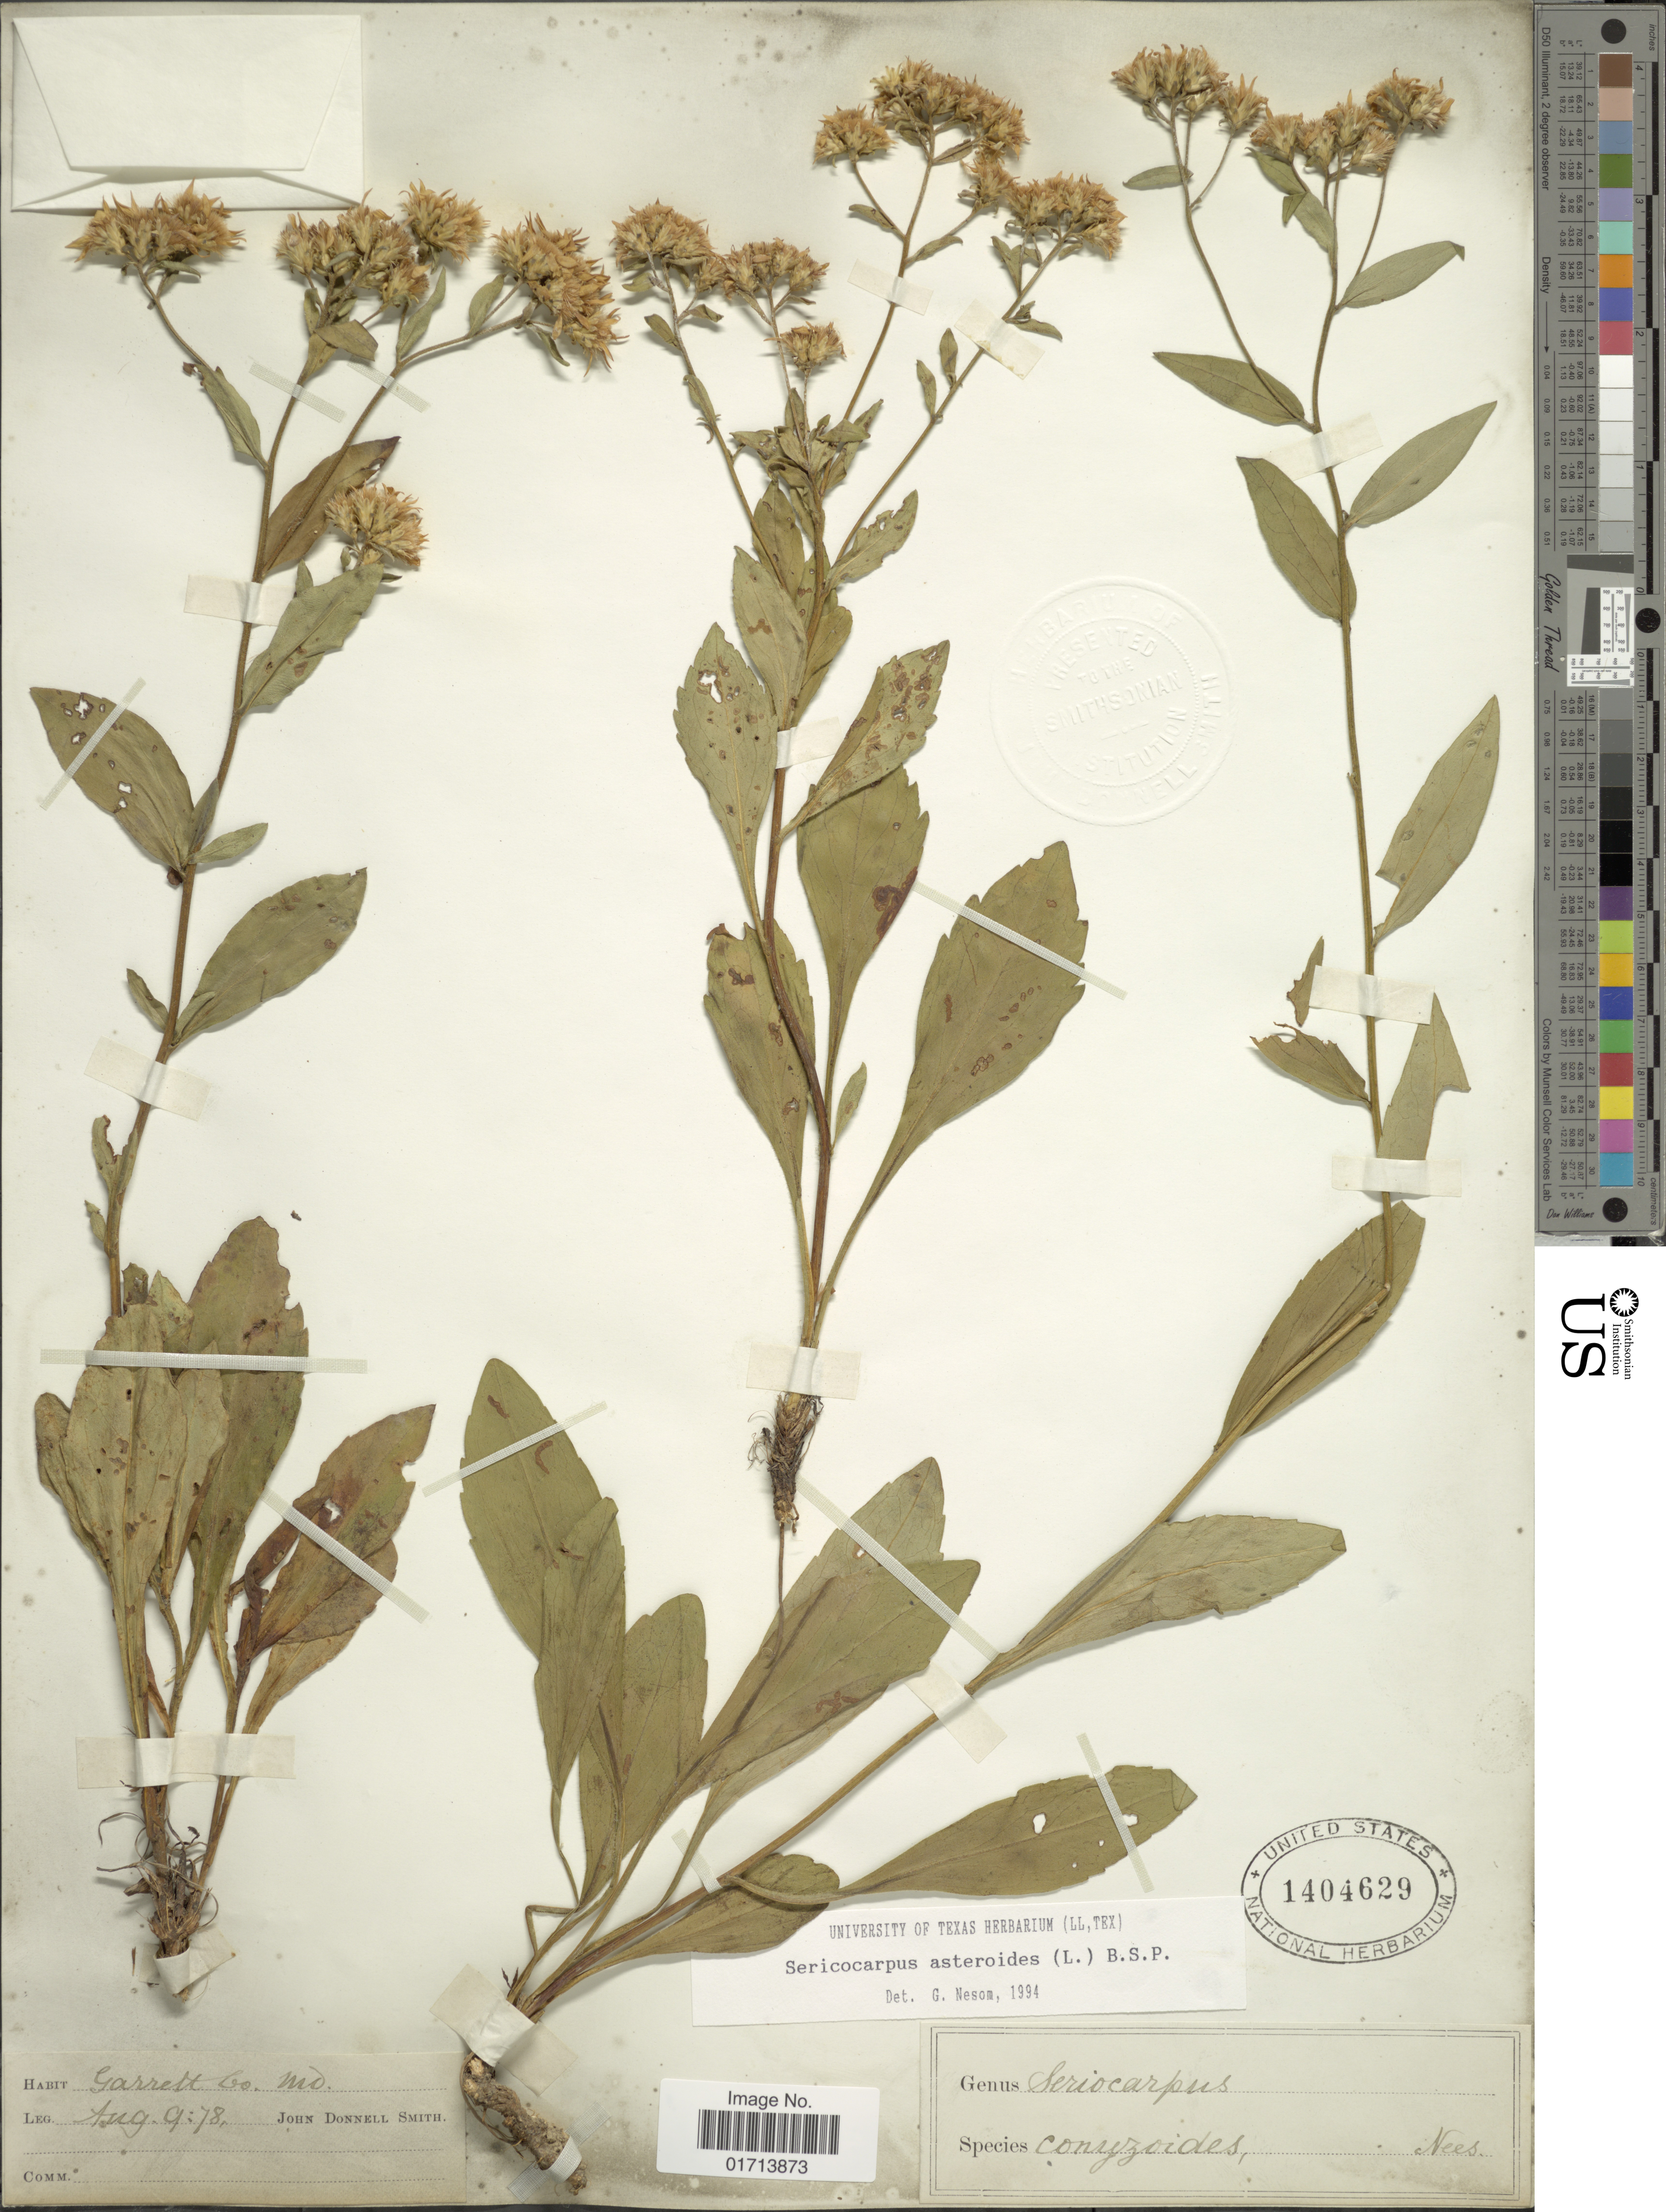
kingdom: Plantae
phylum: Tracheophyta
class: Magnoliopsida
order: Asterales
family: Asteraceae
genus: Sericocarpus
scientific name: Sericocarpus asteroides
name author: (L.) Britton, Stearns & Poggenb.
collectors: J. Donnell Smith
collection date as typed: Transcribed d/m/y: 9/8/78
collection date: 1878-08-09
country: United States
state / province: Maryland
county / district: Garrett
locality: Garrett Co.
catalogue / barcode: US 1404629